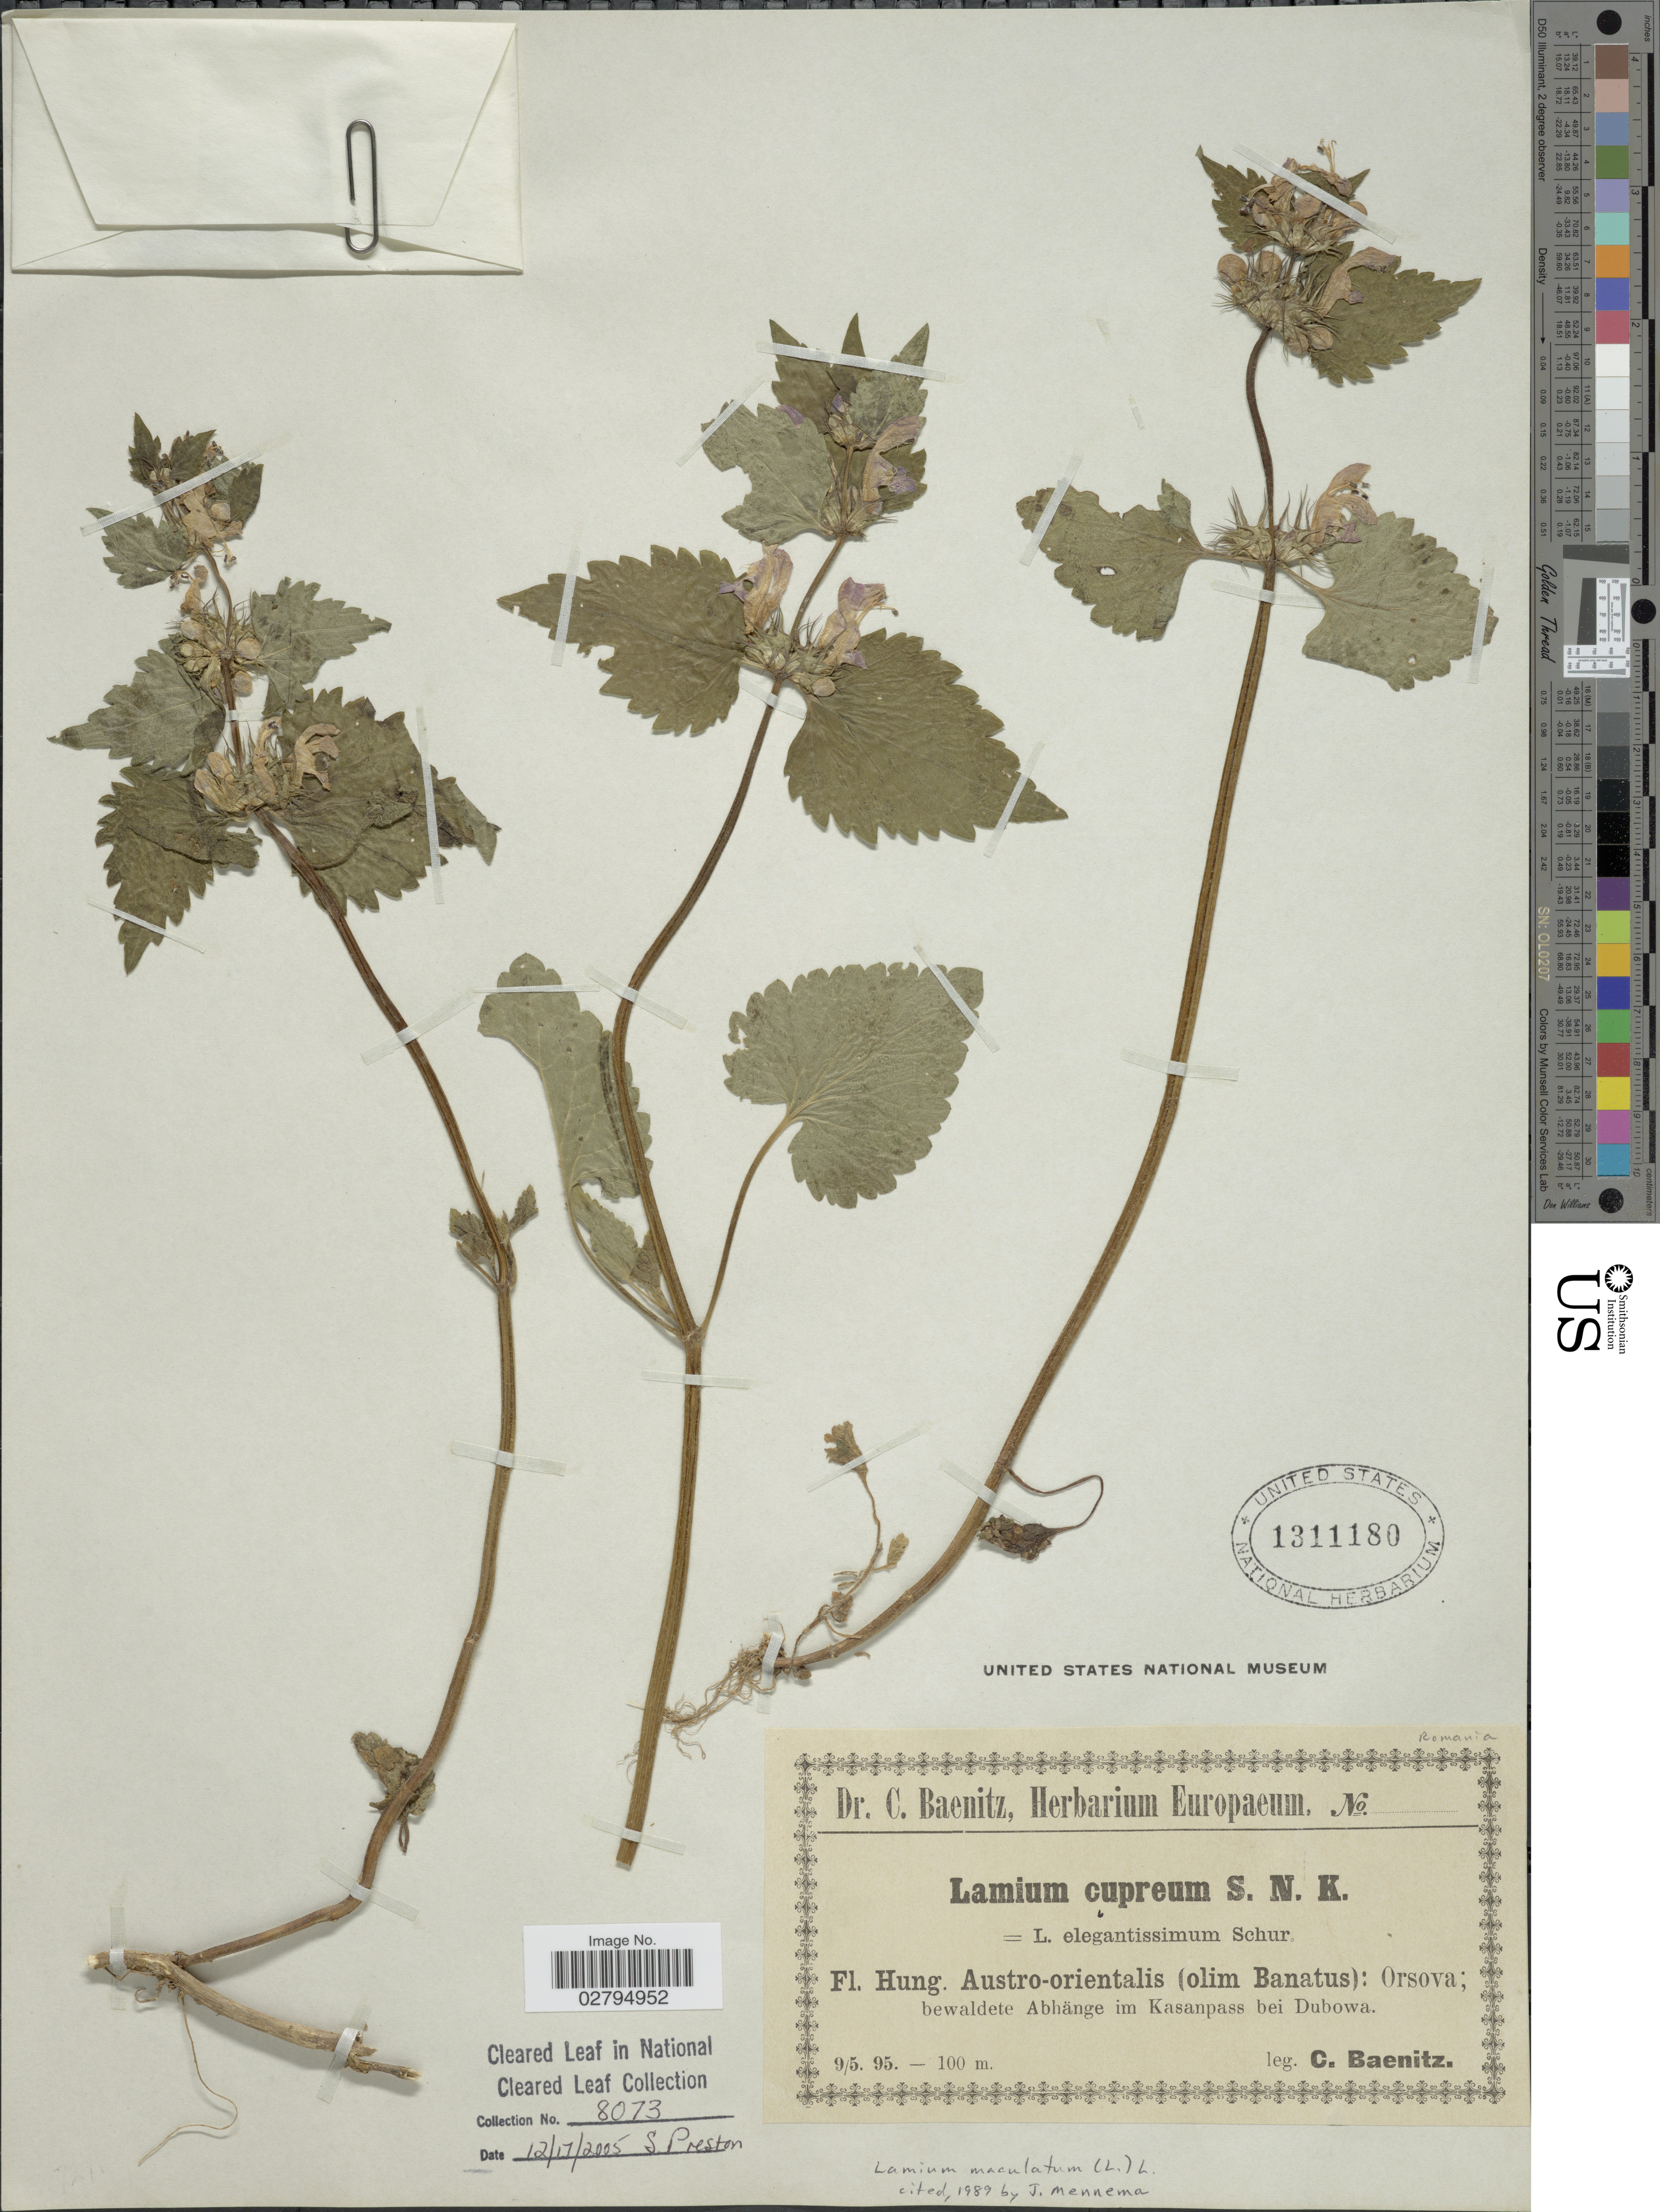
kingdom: Plantae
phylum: Tracheophyta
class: Magnoliopsida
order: Lamiales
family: Lamiaceae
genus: Lamium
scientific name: Lamium maculatum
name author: (L.) L.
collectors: C. G. Baenitz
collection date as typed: Transcribed d/m/y: 9/5/95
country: Hungary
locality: Austro-orientalis (olim Banatus): Orsova; bewaldete Abhänge im Kasanpass bei Dubowa.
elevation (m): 100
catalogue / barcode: US 1311180